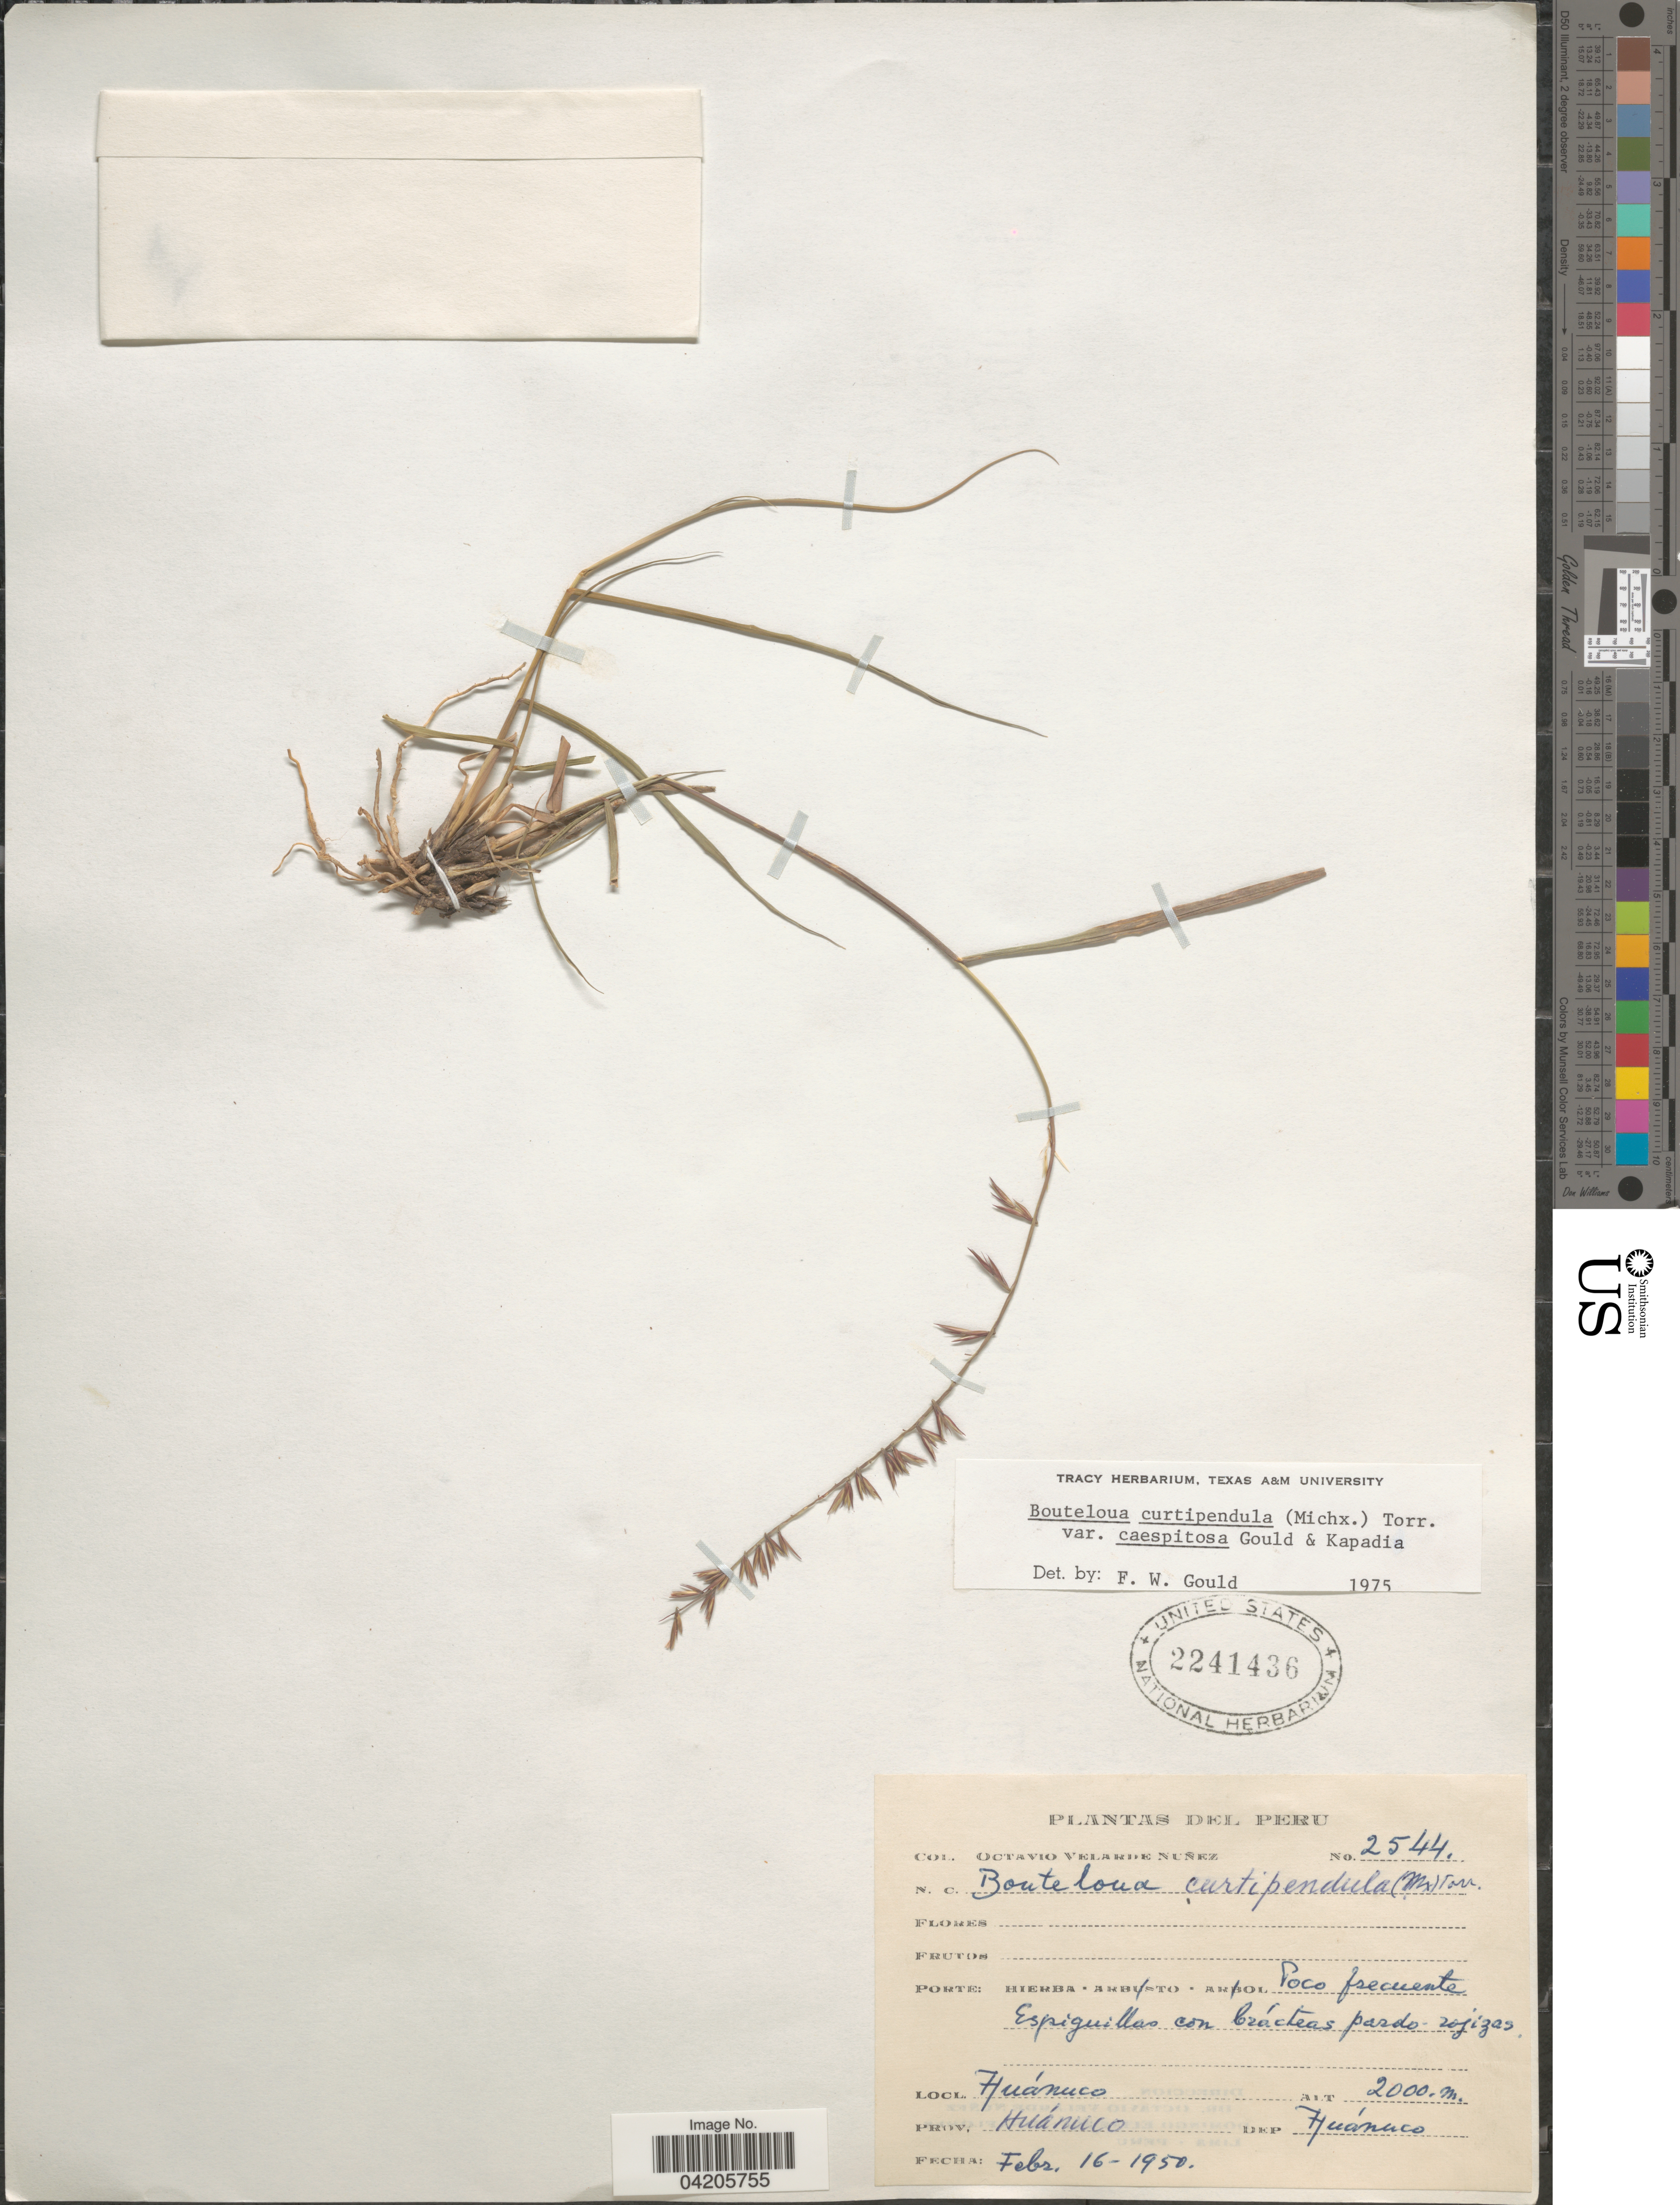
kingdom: Plantae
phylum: Tracheophyta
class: Liliopsida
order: Poales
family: Poaceae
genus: Bouteloua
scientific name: Bouteloua curtipendula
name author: (Michx.) Torr.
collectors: O. Nuñez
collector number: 2544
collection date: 1950-02-16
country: Peru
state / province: Huánuco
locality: Huánuco; Prov. Huánuco. Dep. Huánuco.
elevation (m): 2000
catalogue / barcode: US 2241436